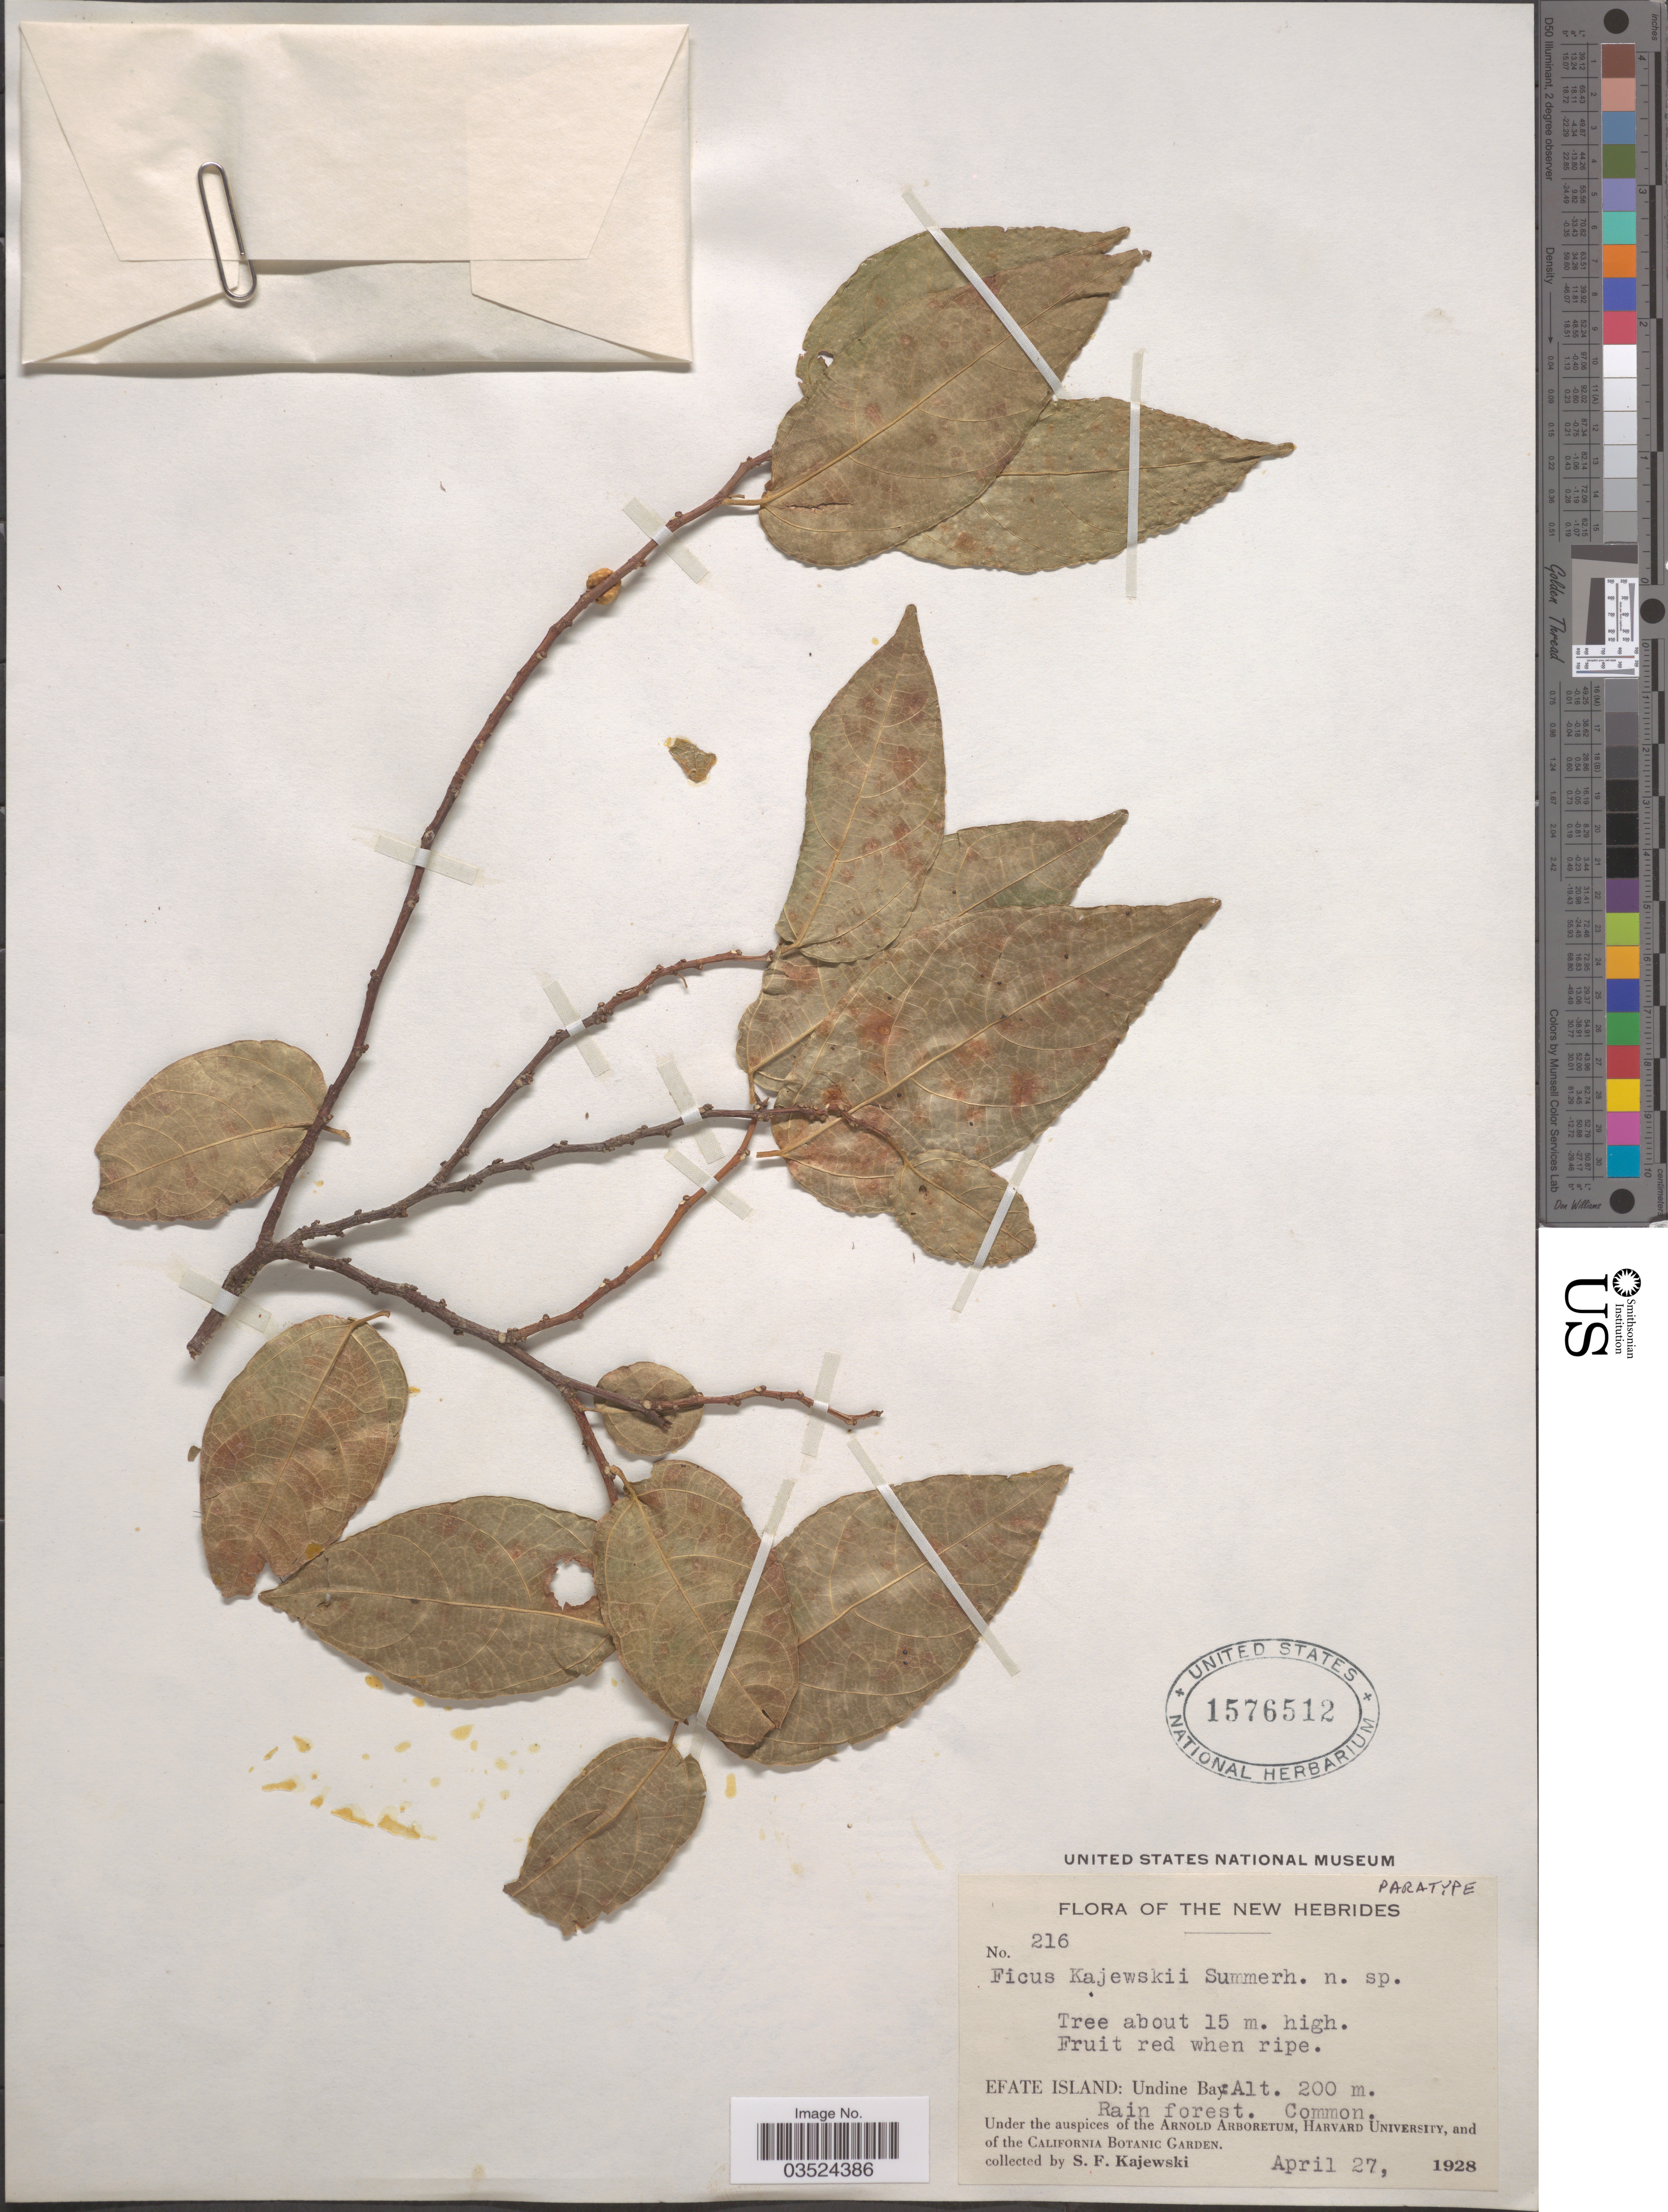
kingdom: Plantae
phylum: Tracheophyta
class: Magnoliopsida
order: Rosales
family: Moraceae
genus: Ficus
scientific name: Ficus storckii var. kajewskii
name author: Seem.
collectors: S. Kajewski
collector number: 216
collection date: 1928-04-27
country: Vanuatu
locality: The New Hebrides. Efate Island: Undine Bay.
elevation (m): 200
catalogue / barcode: US 1576512